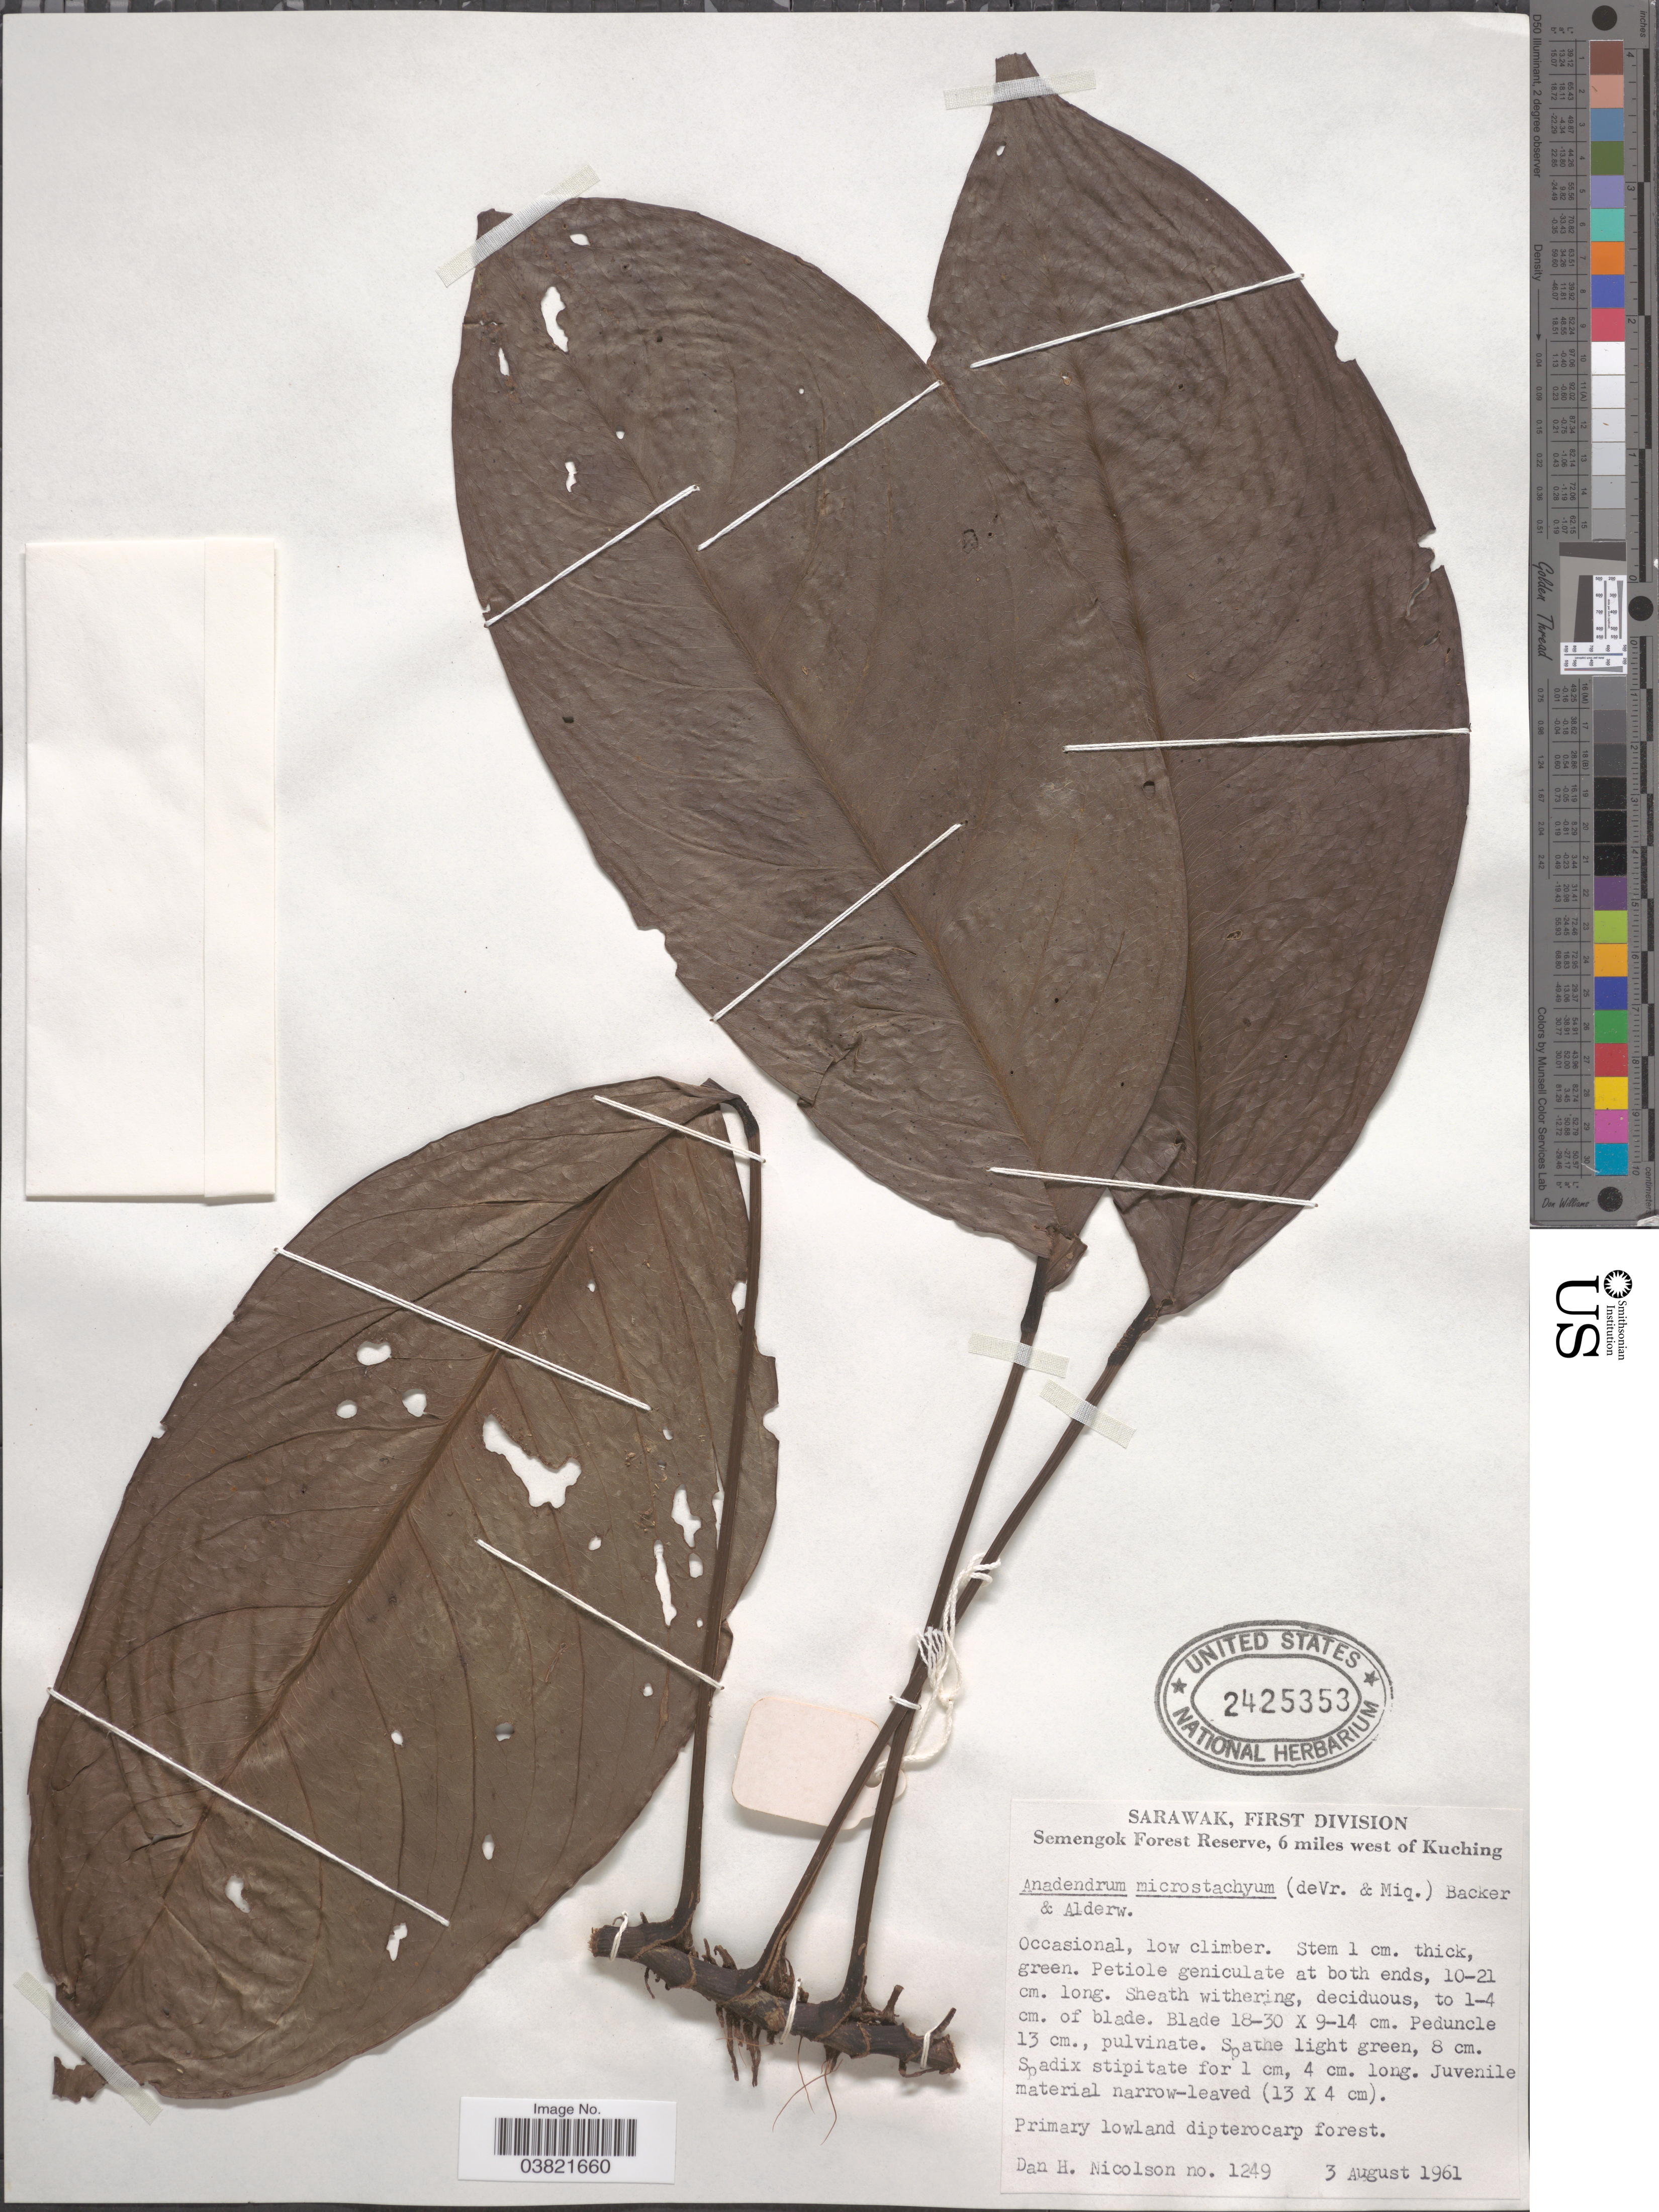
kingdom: Plantae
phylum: Tracheophyta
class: Liliopsida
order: Alismatales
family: Araceae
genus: Anadendrum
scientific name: Anadendrum microstachyum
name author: (de Vriese & Miq.) Backer & Alderw.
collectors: D. H. Nicolson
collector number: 1249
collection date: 1961-08-03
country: Malaysia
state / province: Sarawak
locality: First Division. Semengok Forest Reserve, 6 miles west of Kuching. Primary lowland dipterocarp forest.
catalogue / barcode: US 2425353